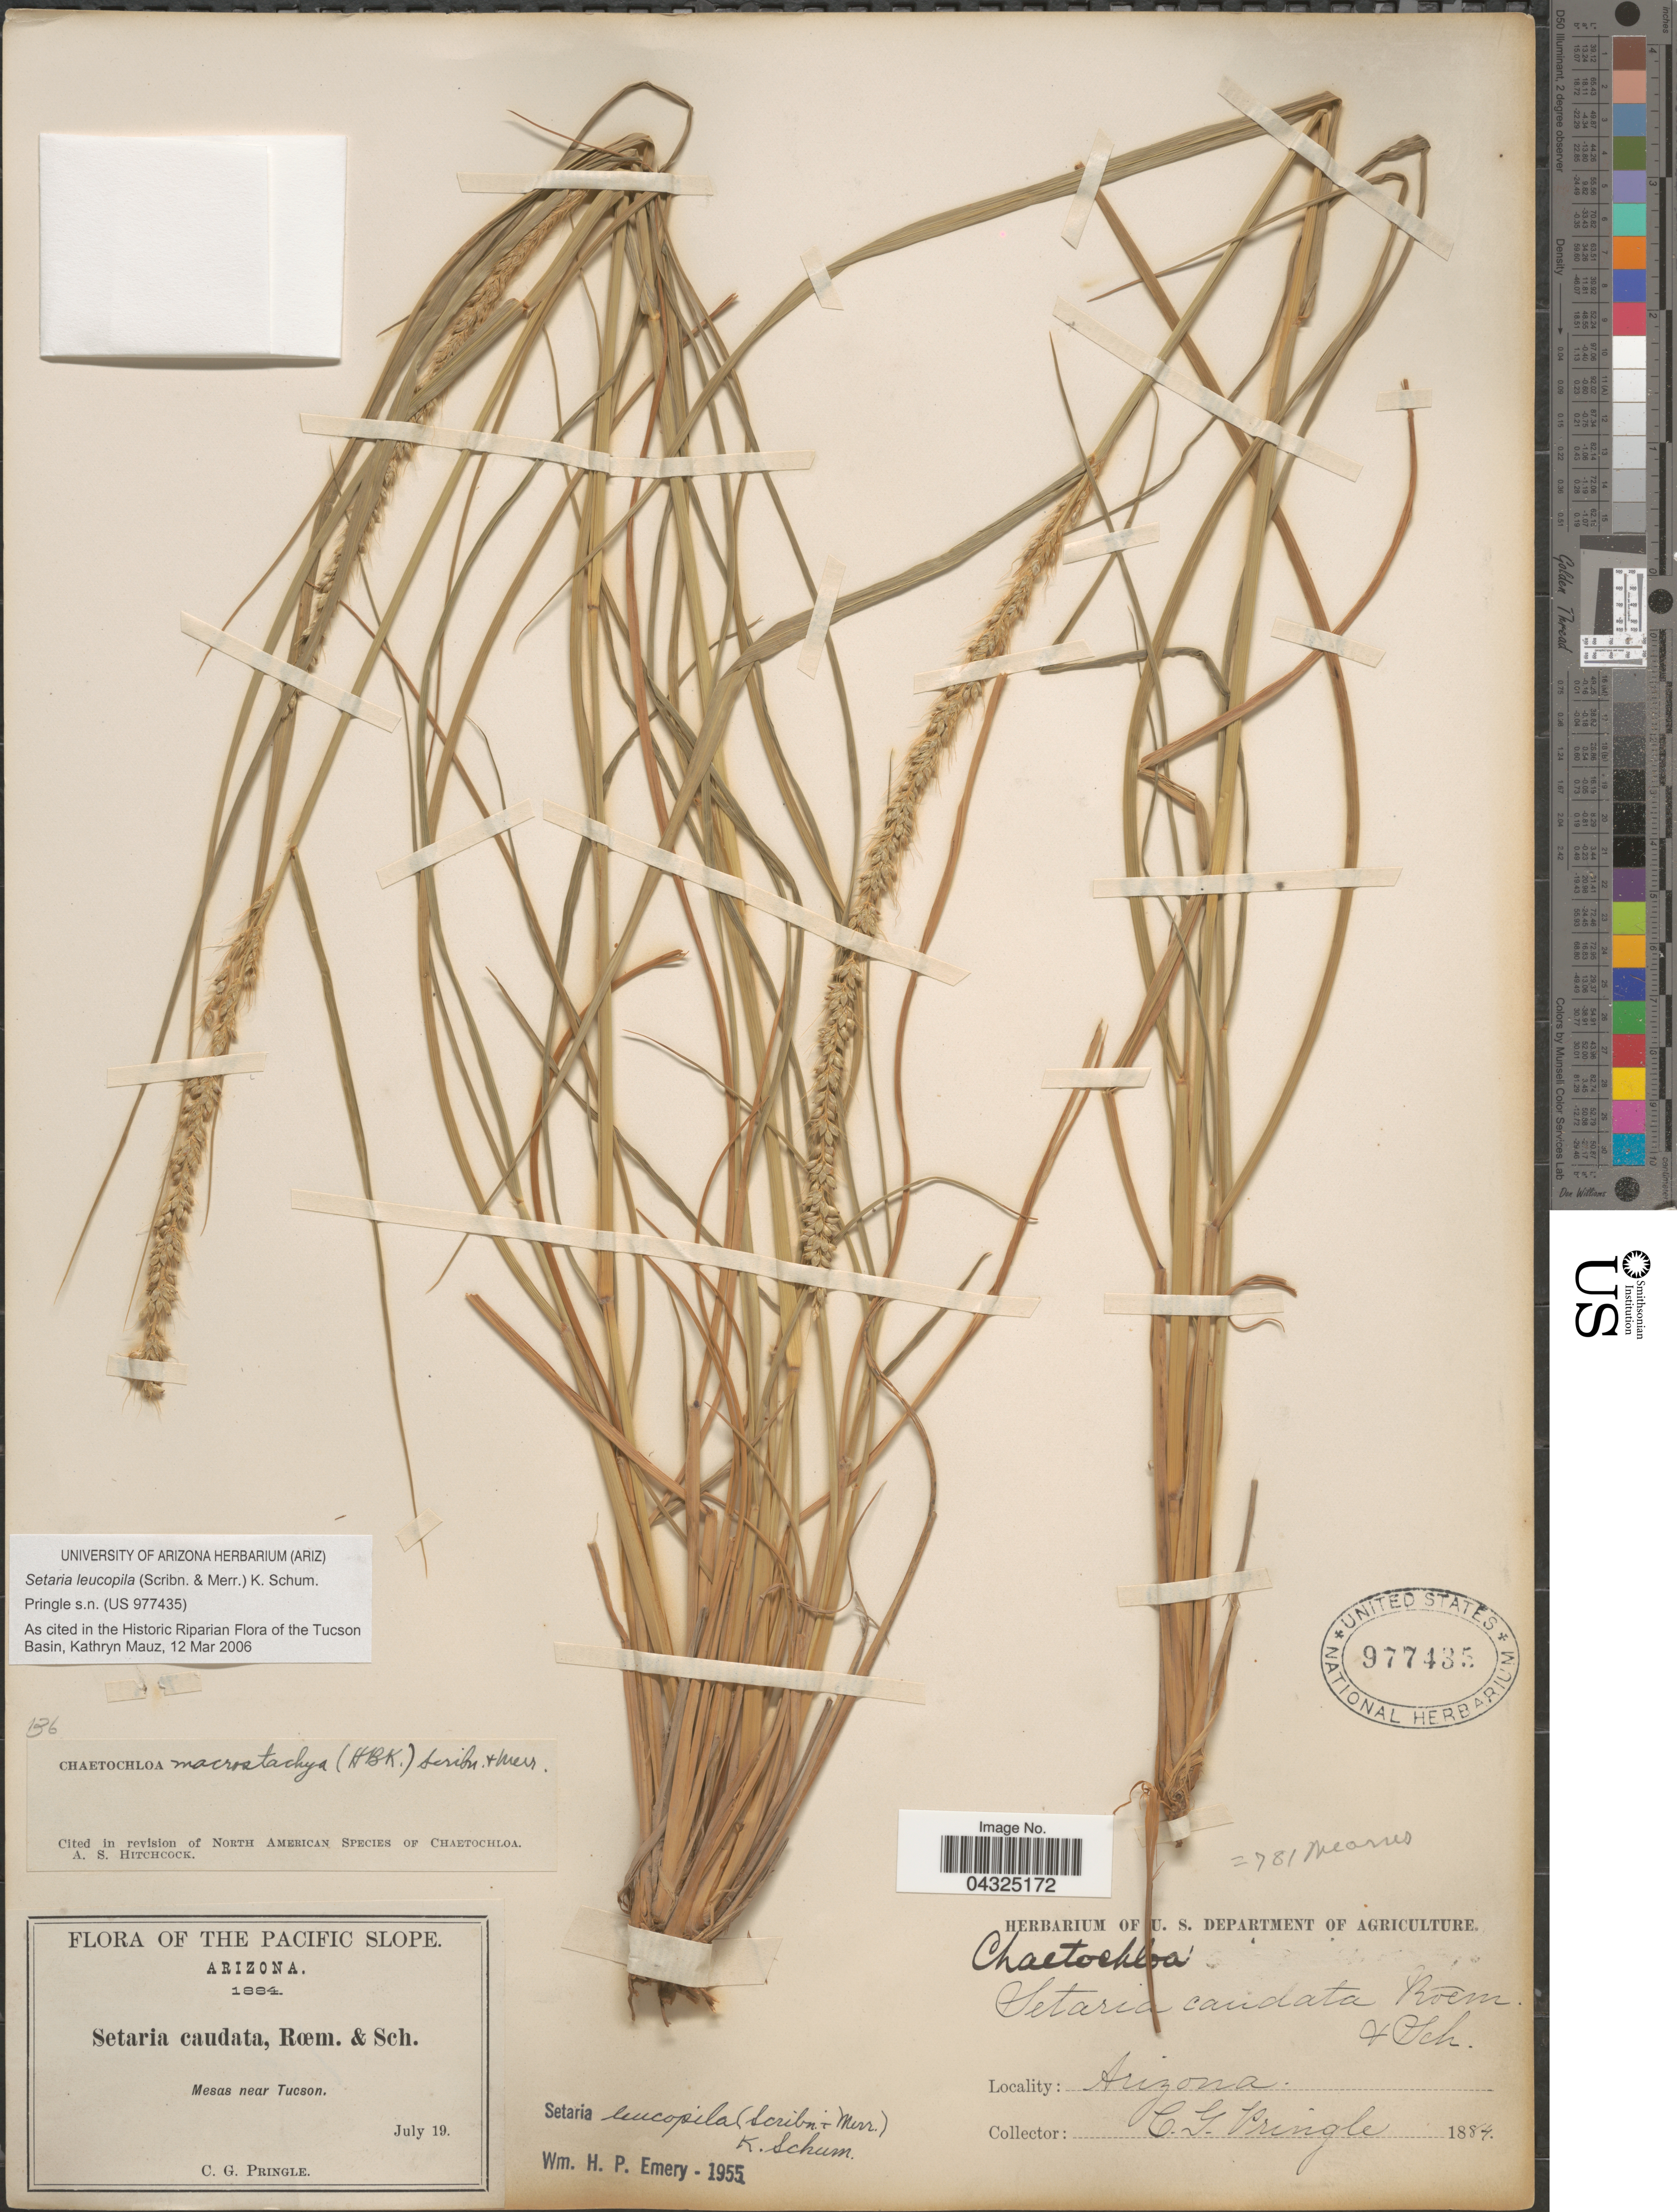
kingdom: Plantae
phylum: Tracheophyta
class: Liliopsida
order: Poales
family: Poaceae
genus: Setaria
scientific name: Setaria leucopila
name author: (Scribn. & Merr.) K. Schum.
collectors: C. G. Pringle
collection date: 1884-07-19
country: United States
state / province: Arizona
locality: Pacific Slope. Mesas near Tucson.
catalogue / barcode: US 977435